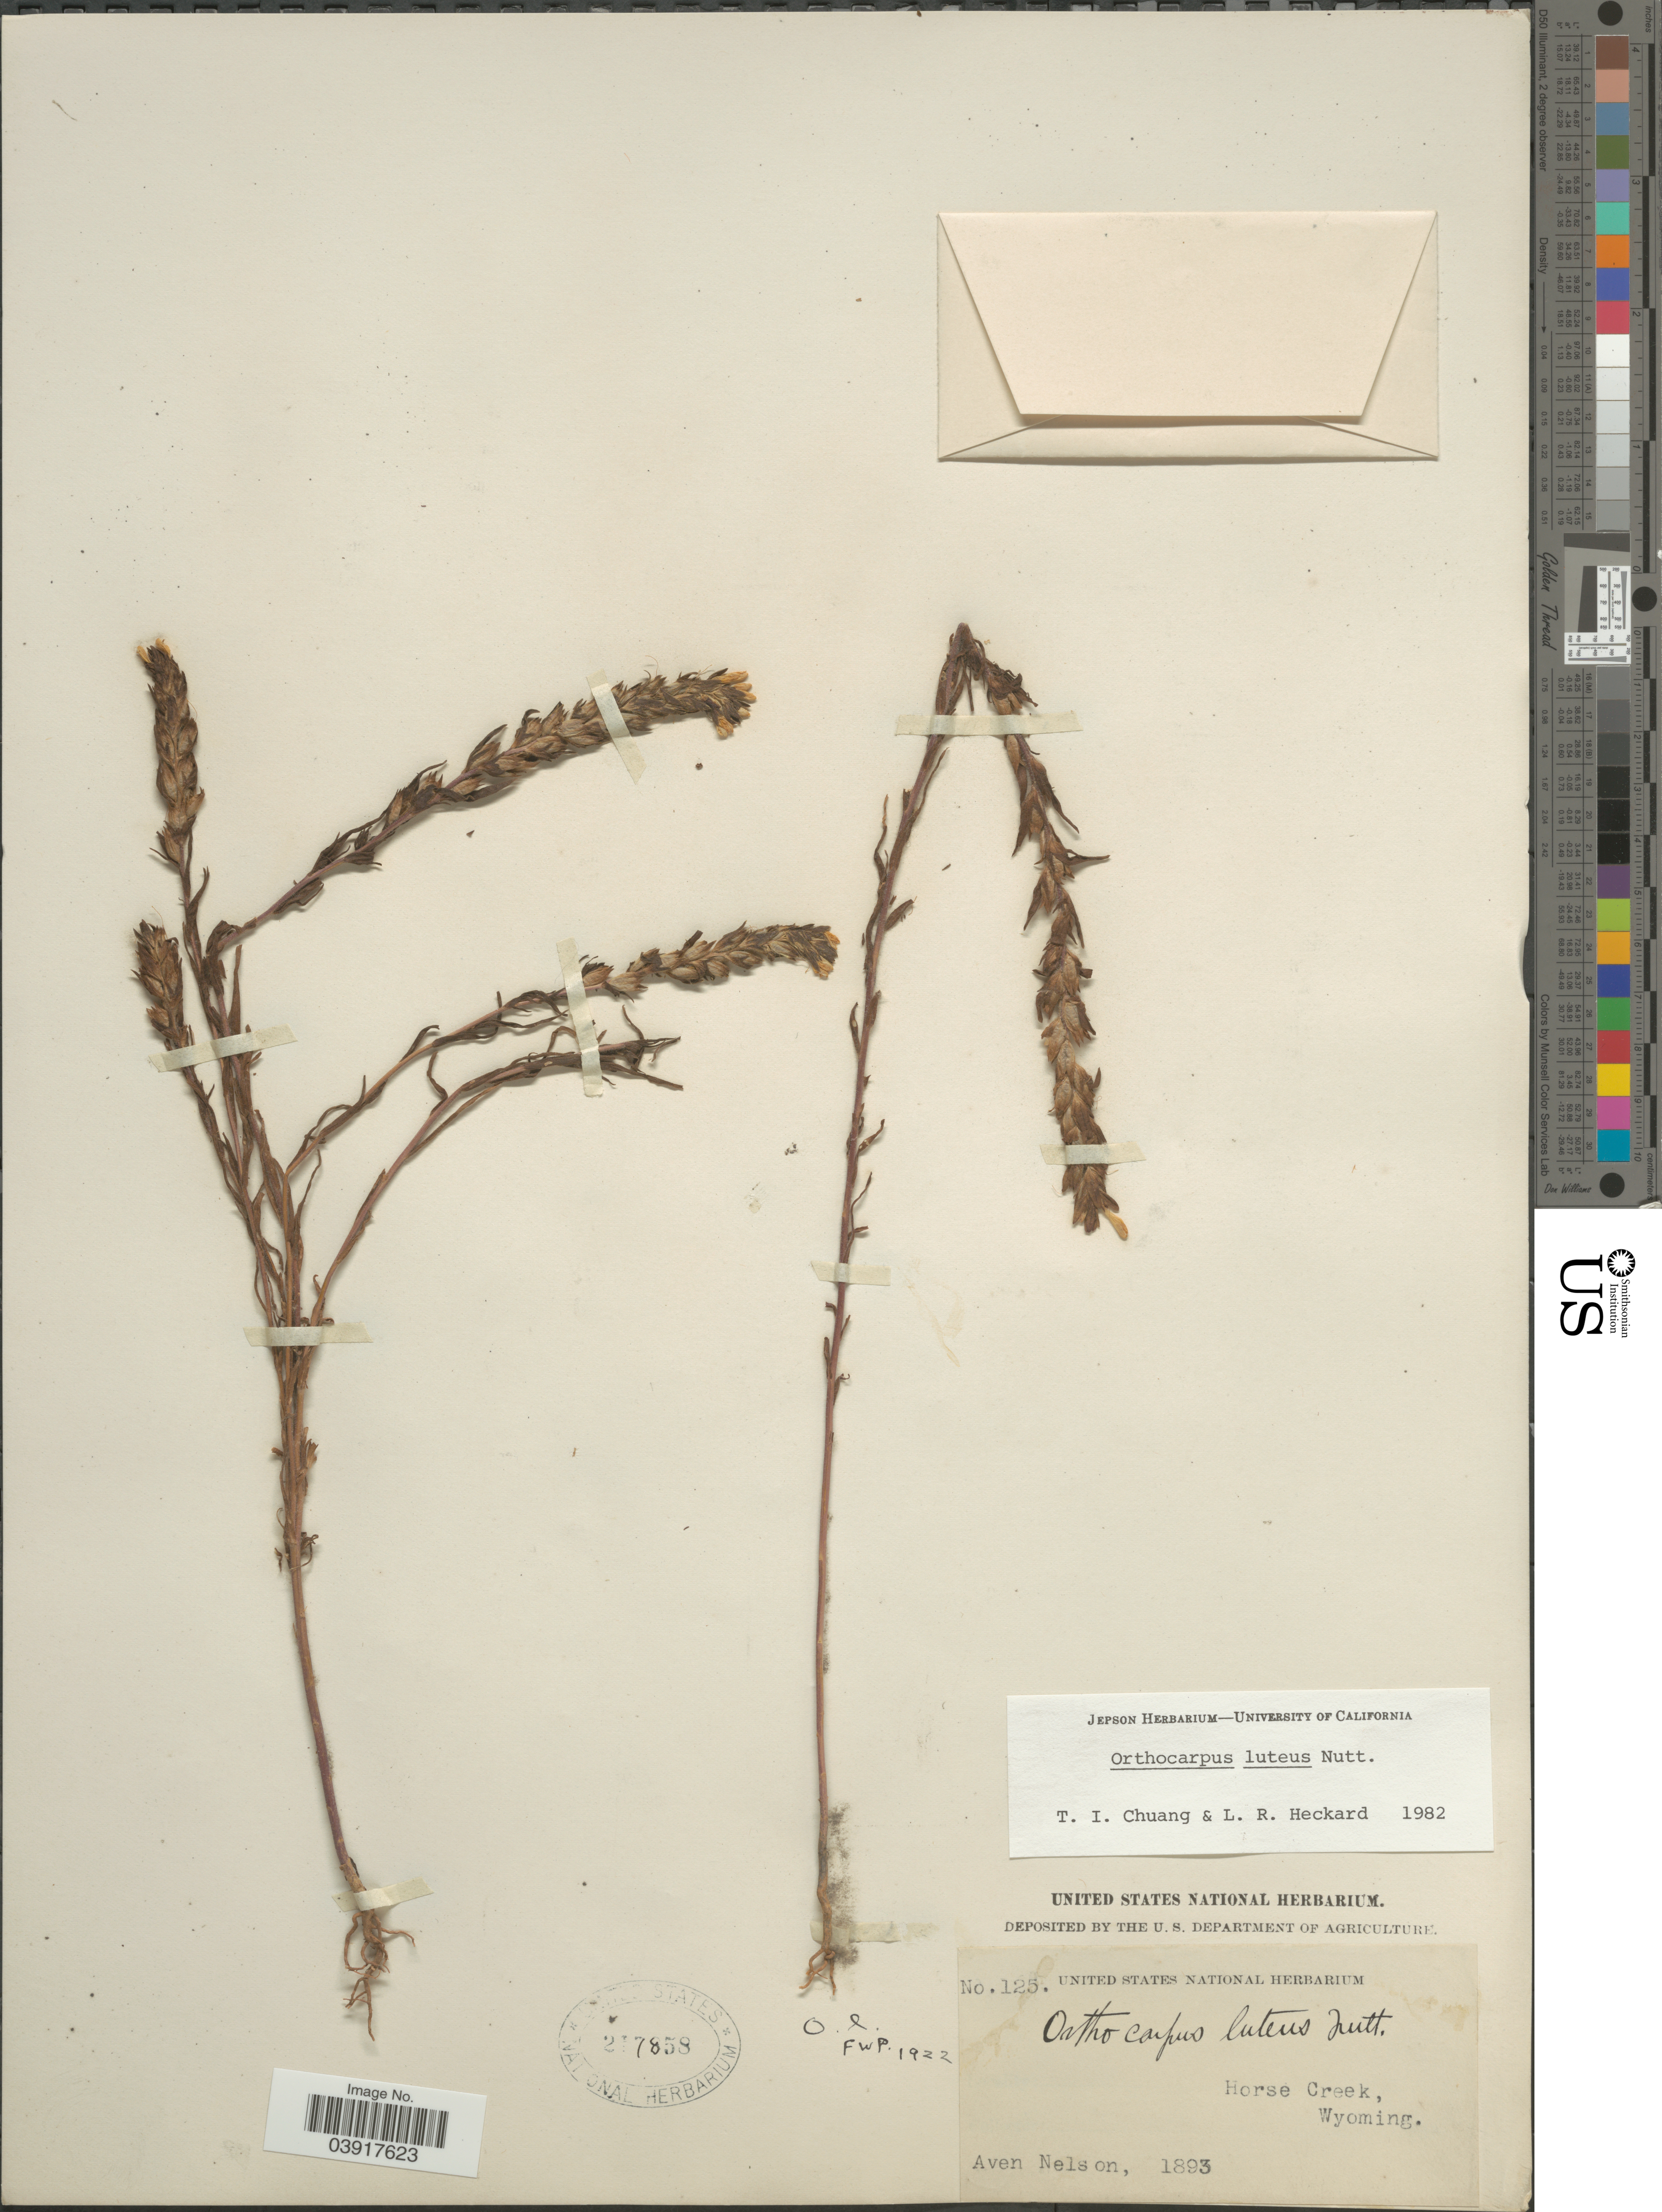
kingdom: Plantae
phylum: Tracheophyta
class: Magnoliopsida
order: Lamiales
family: Orobanchaceae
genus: Orthocarpus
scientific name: Orthocarpus luteus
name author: Nutt.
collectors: A. Nelson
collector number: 125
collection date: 1893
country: United States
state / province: Wyoming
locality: Horse Creek.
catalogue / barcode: US 217858